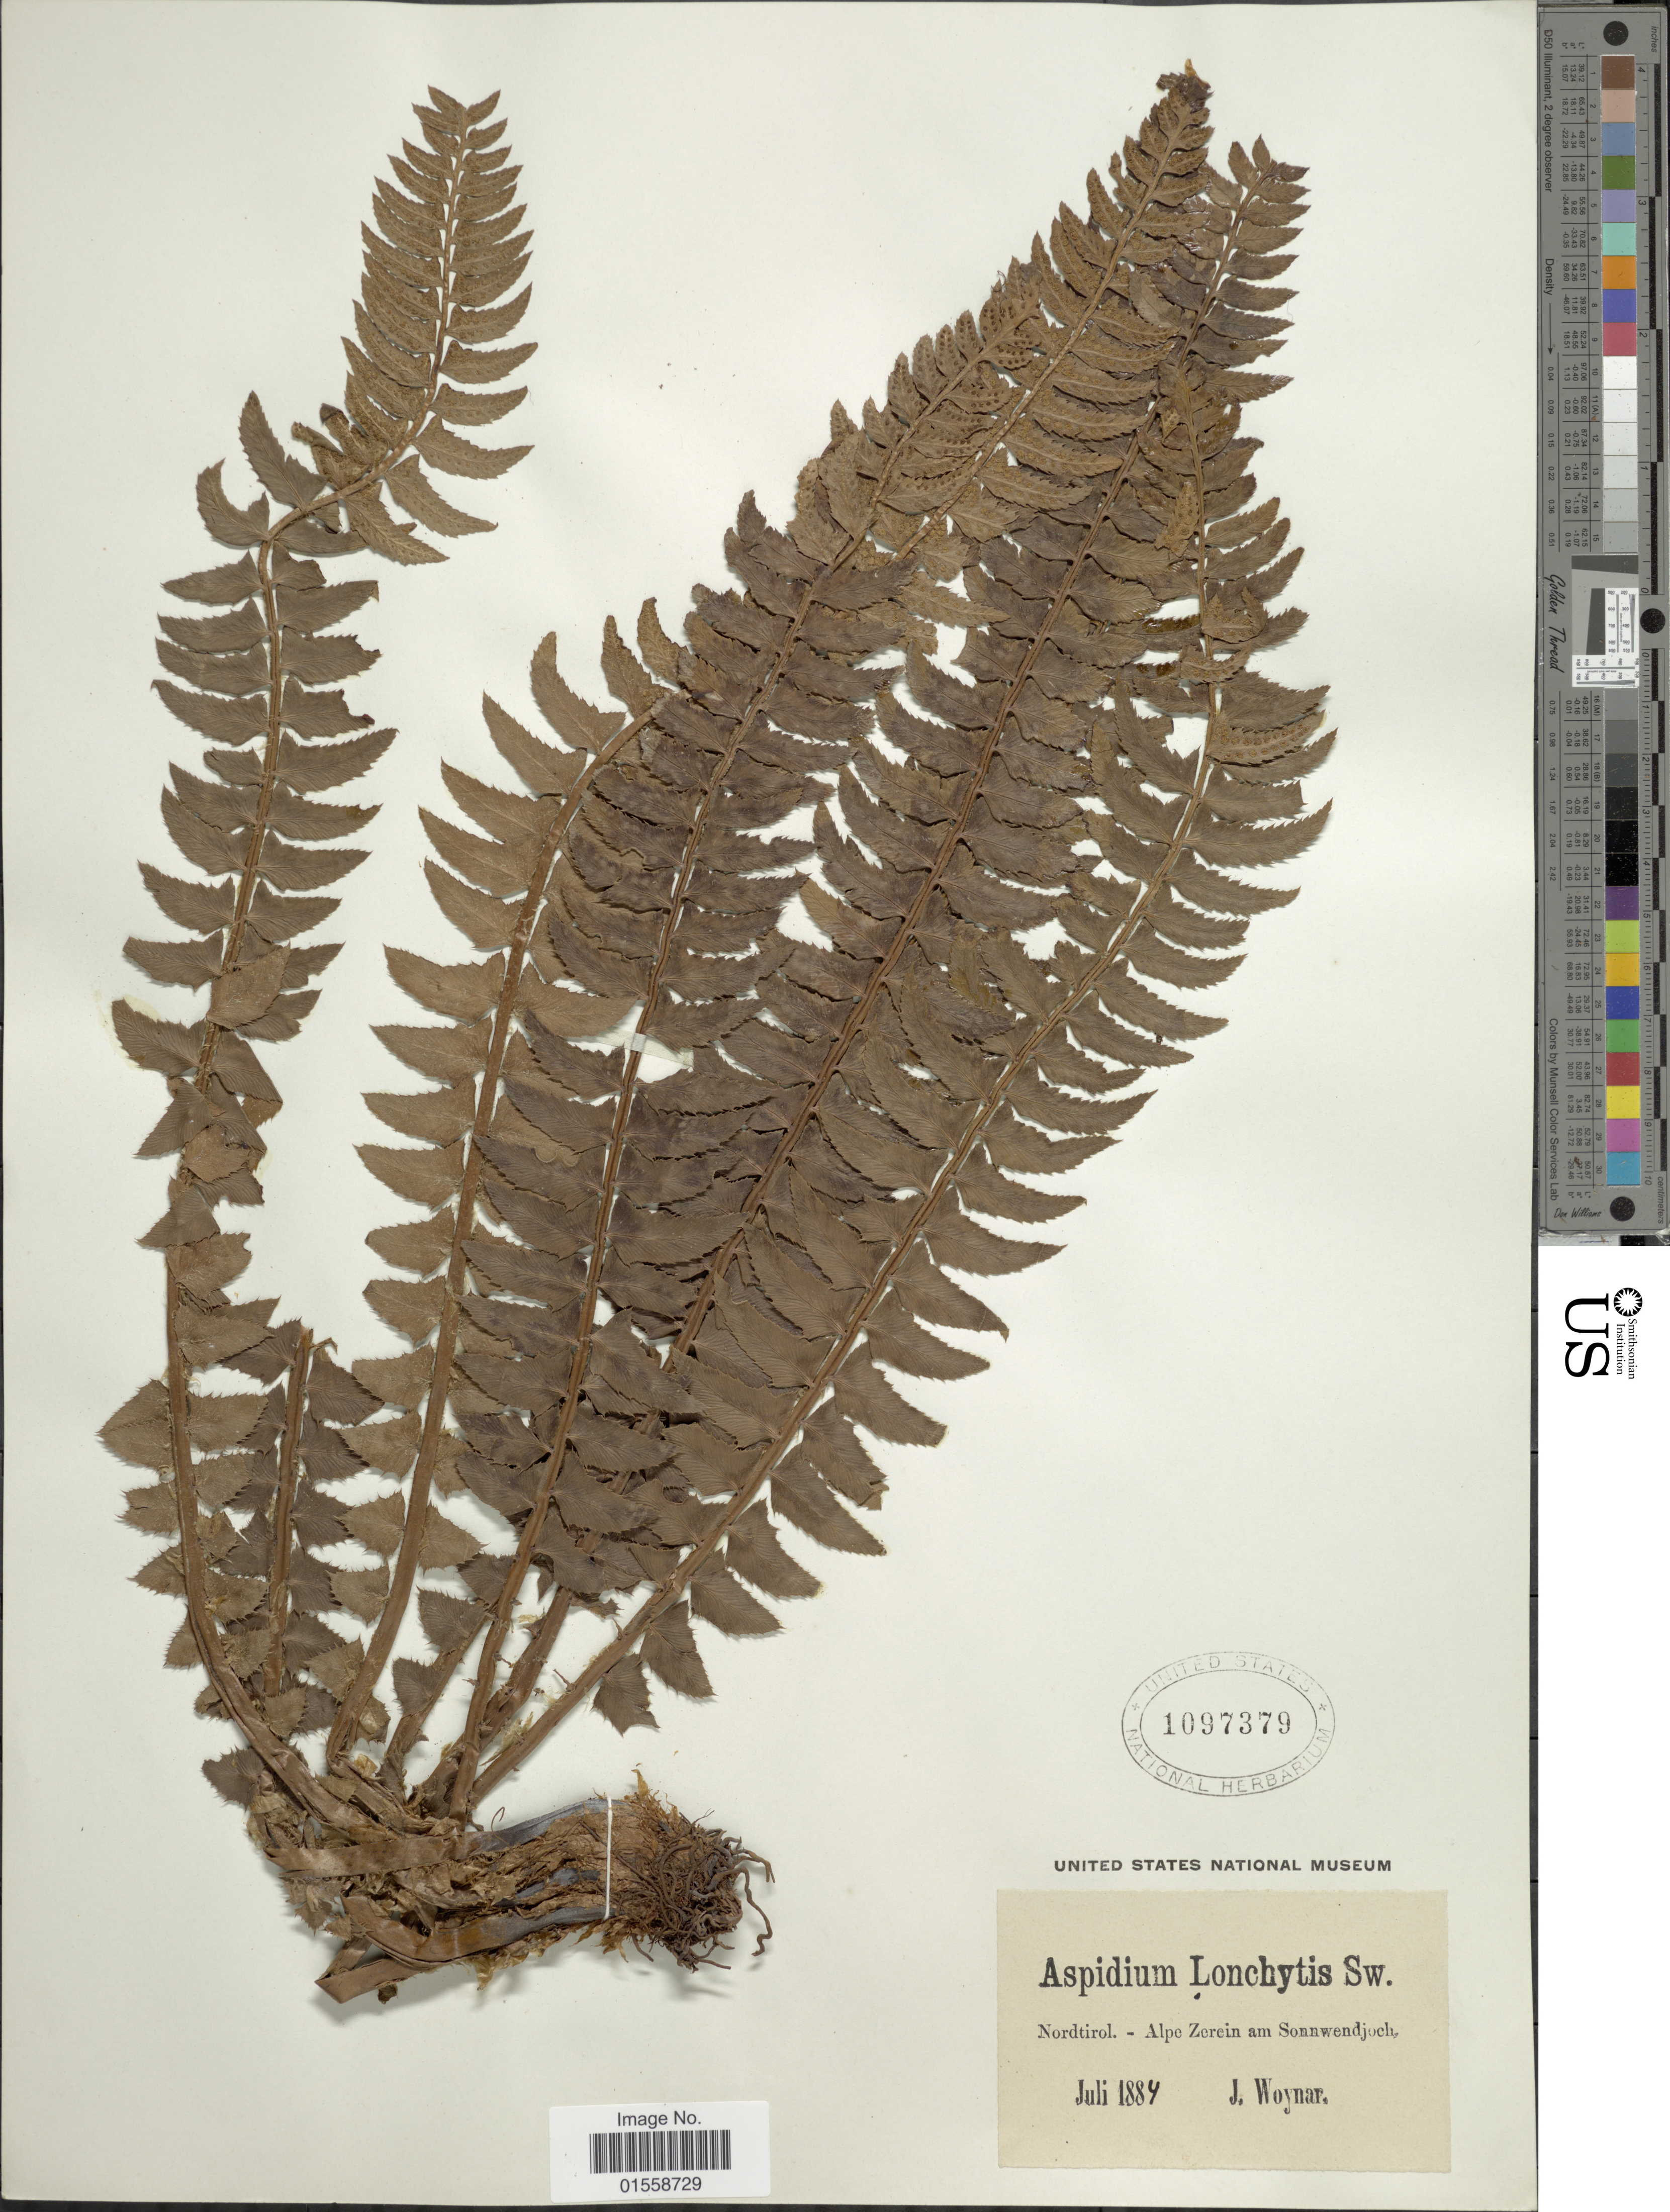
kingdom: Plantae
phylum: Tracheophyta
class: Polypodiopsida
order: Polypodiales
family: Dryopteridaceae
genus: Polystichum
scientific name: Polystichum lonchitis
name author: (Roth) L.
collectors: J. Woynar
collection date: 1889-07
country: Austria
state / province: Tirol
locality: Nordtirol- Alpe Zerein am Sonnwendjoch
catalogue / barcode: US 1097379